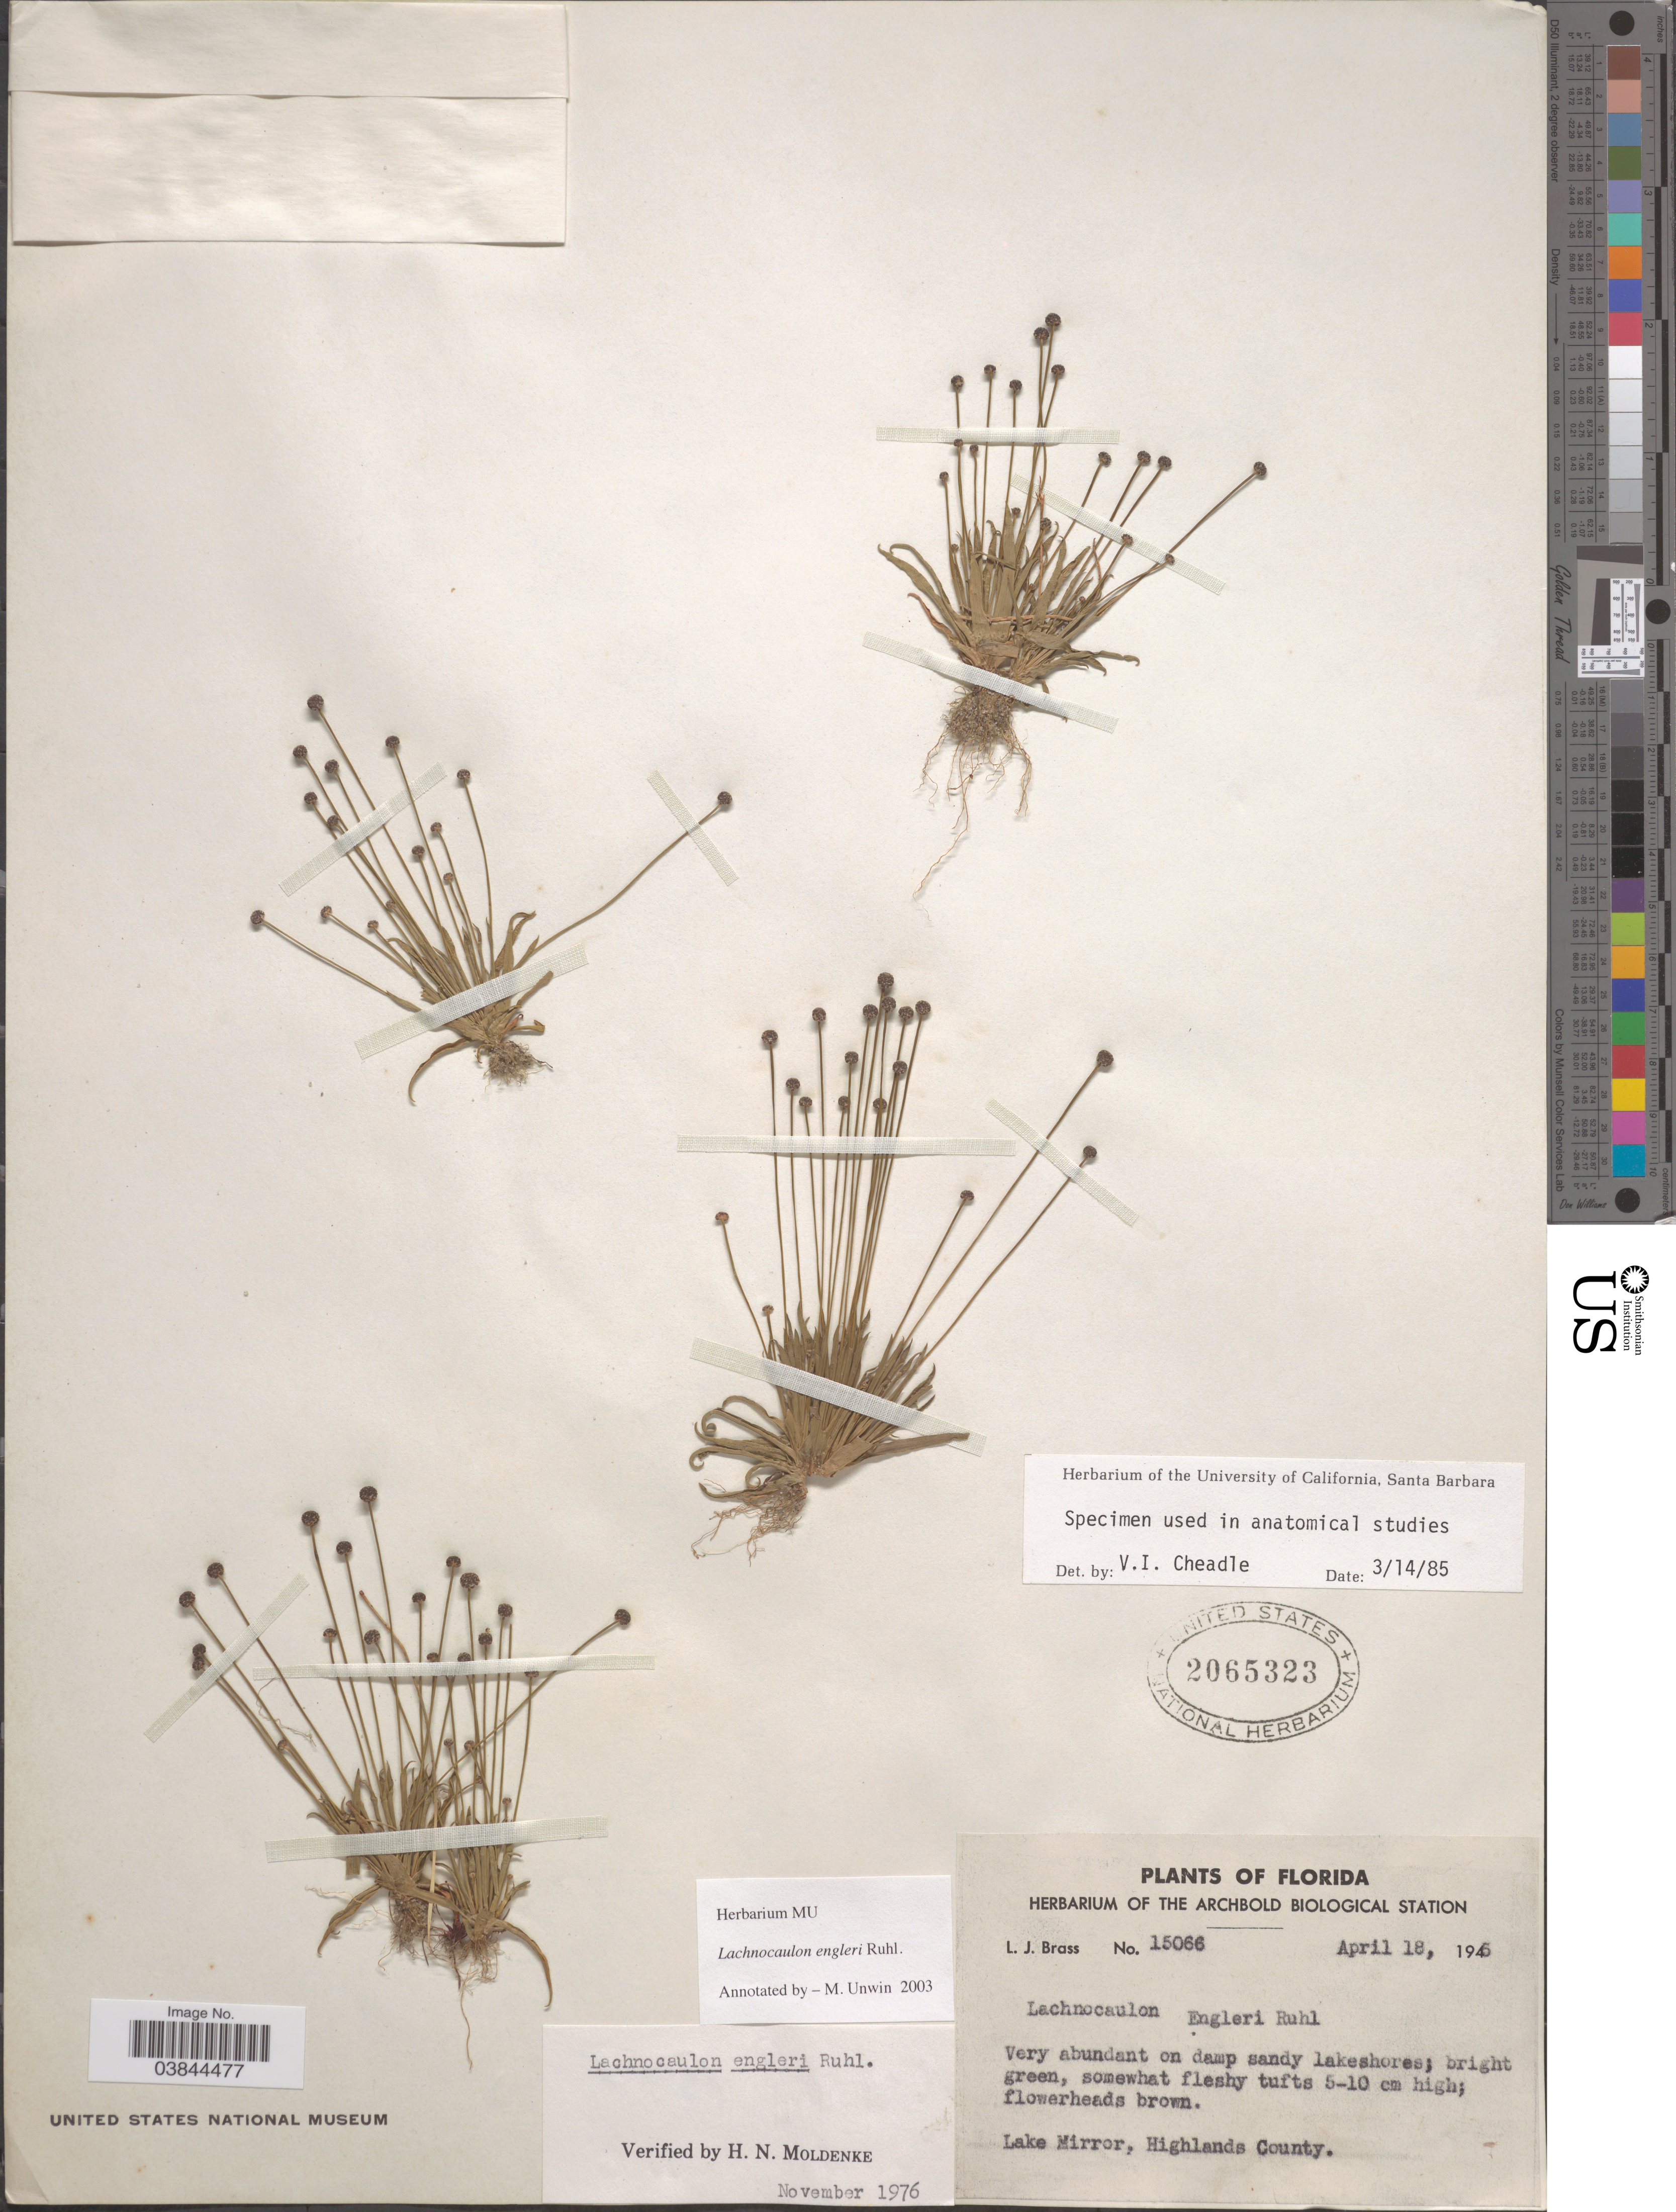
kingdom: Plantae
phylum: Tracheophyta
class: Liliopsida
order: Poales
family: Eriocaulaceae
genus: Lachnocaulon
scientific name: Lachnocaulon engleri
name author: Ruhland in Engl.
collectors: L. J. Brass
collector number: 15066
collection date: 1945-04-18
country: United States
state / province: Florida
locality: Lake Mirror, Highlands County.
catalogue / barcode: US 2065323